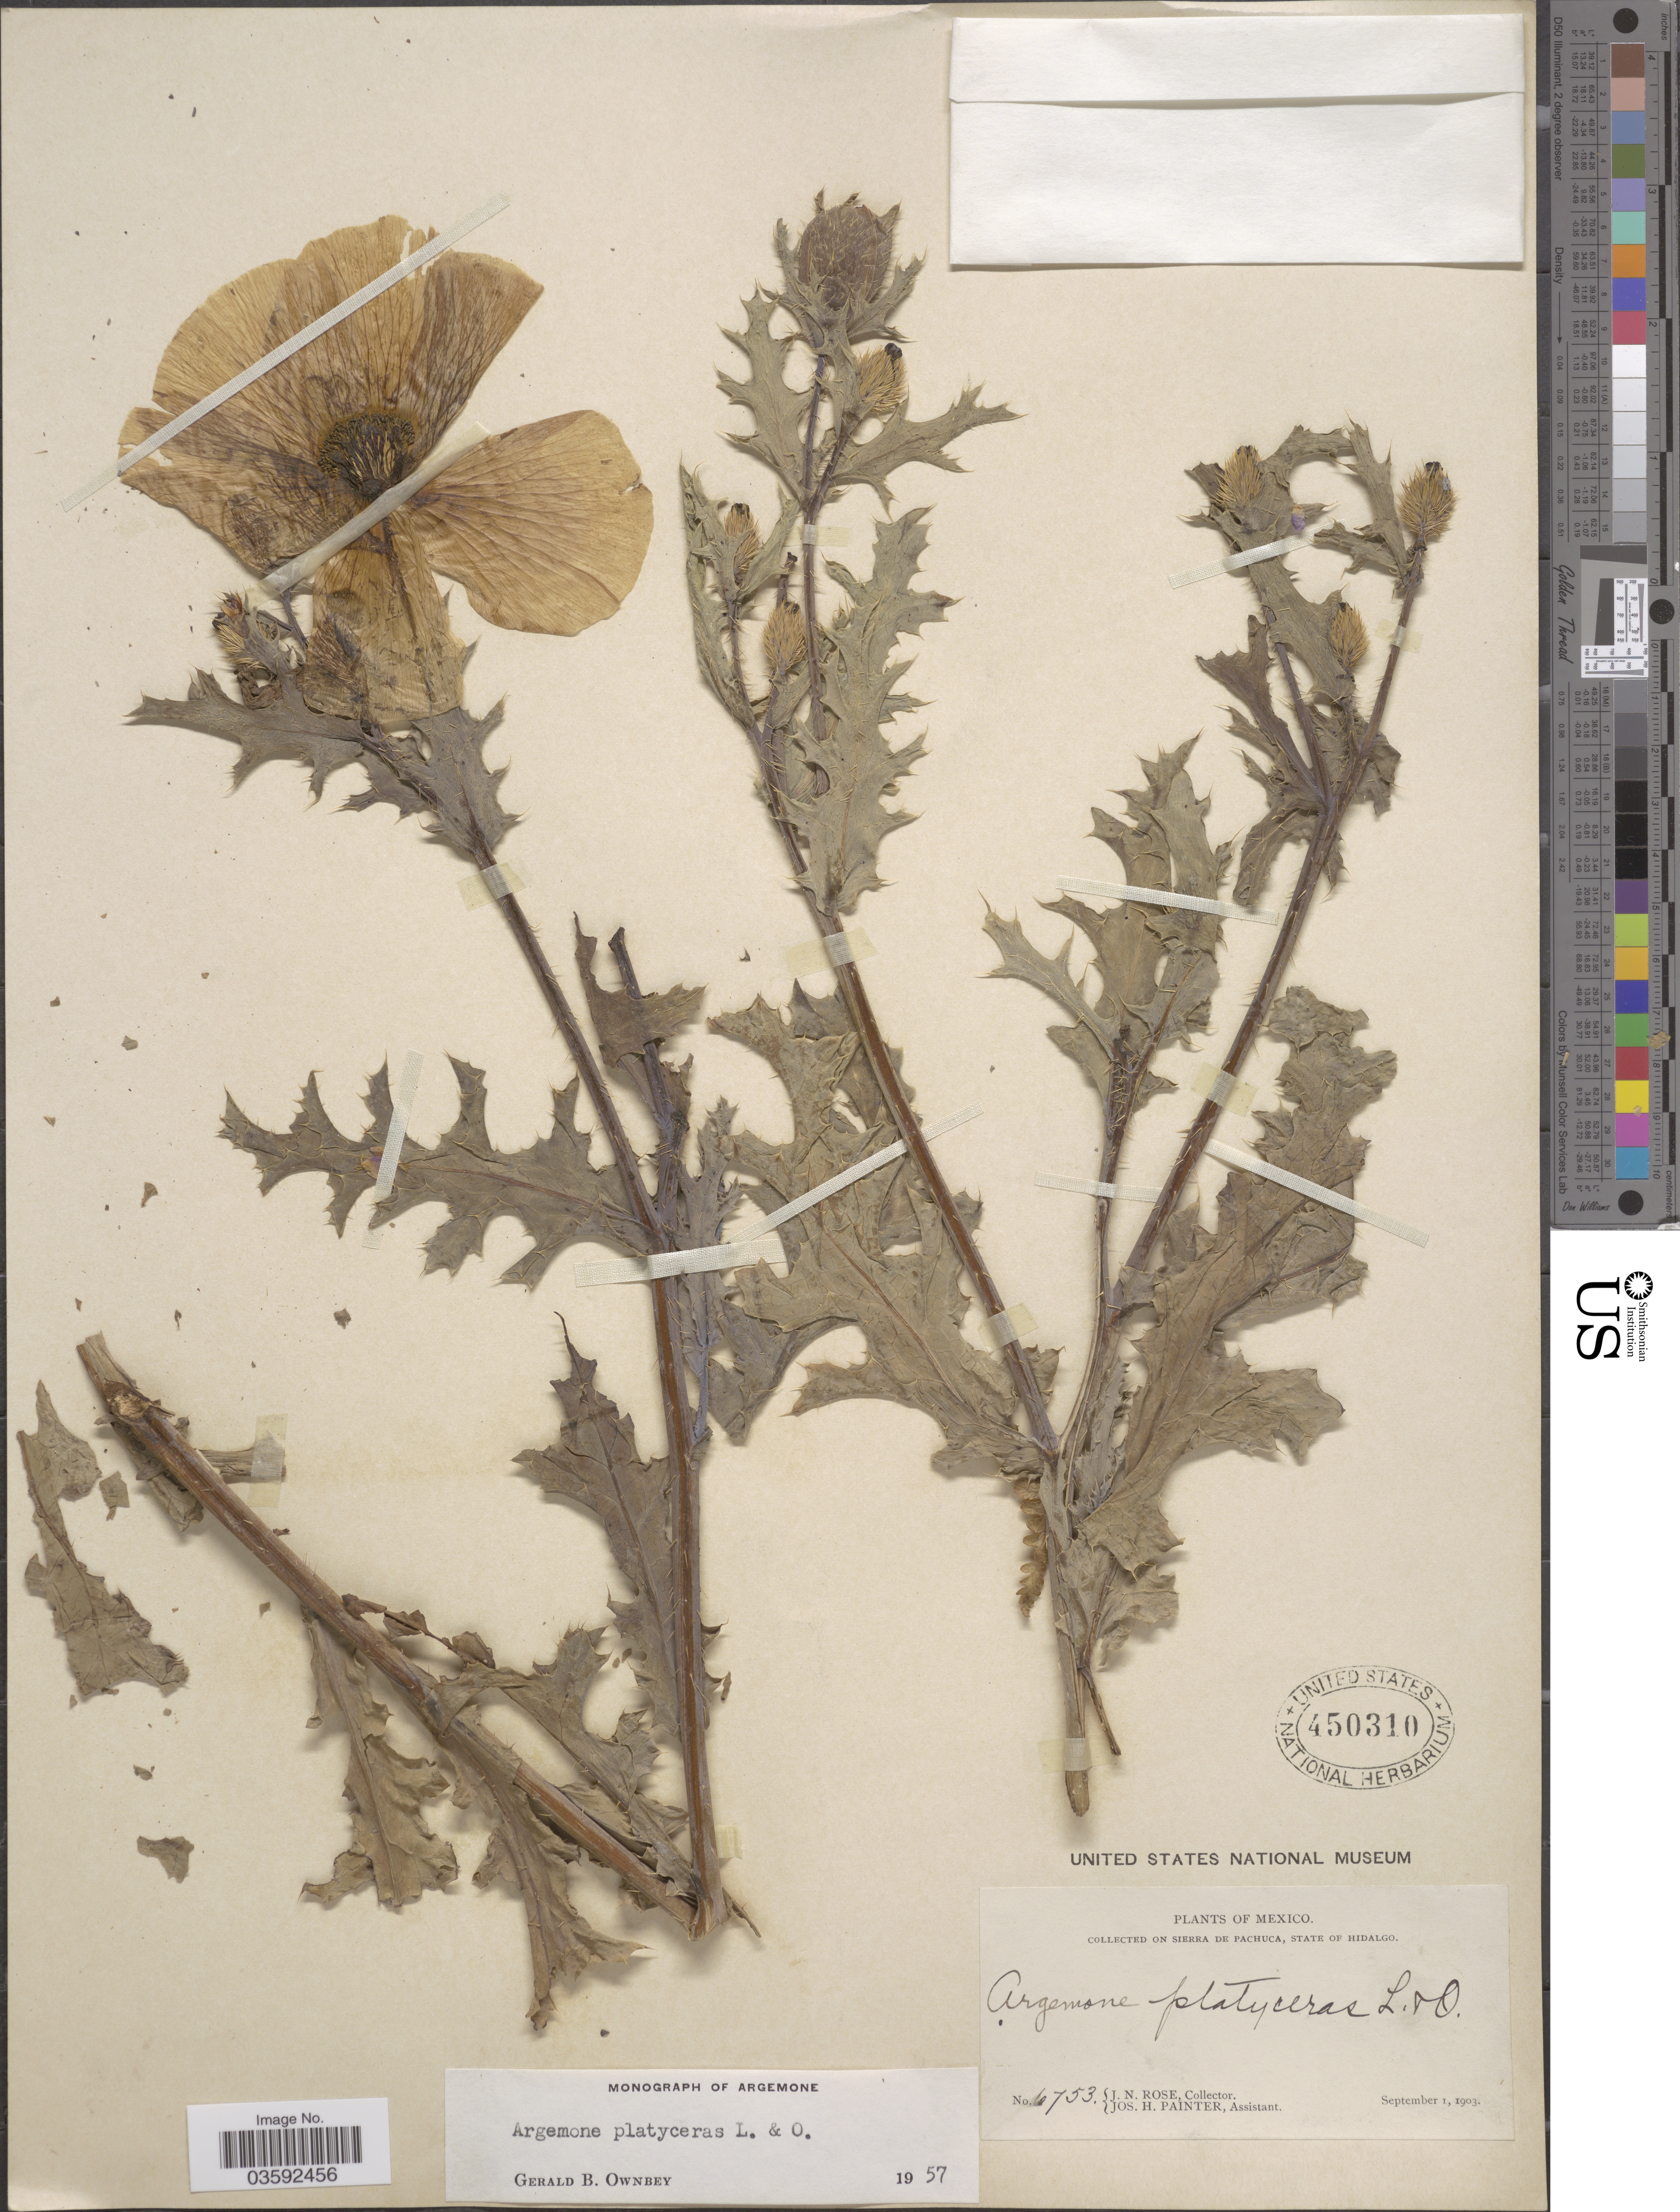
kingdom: Plantae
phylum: Tracheophyta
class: Magnoliopsida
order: Ranunculales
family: Papaveraceae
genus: Argemone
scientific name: Argemone platyceras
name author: Link & Otto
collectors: J. N. Rose & J. H. Painter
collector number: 6753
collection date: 1903-09-01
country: Mexico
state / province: Hidalgo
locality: On Sierra de Pachuca.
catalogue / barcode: US 450310